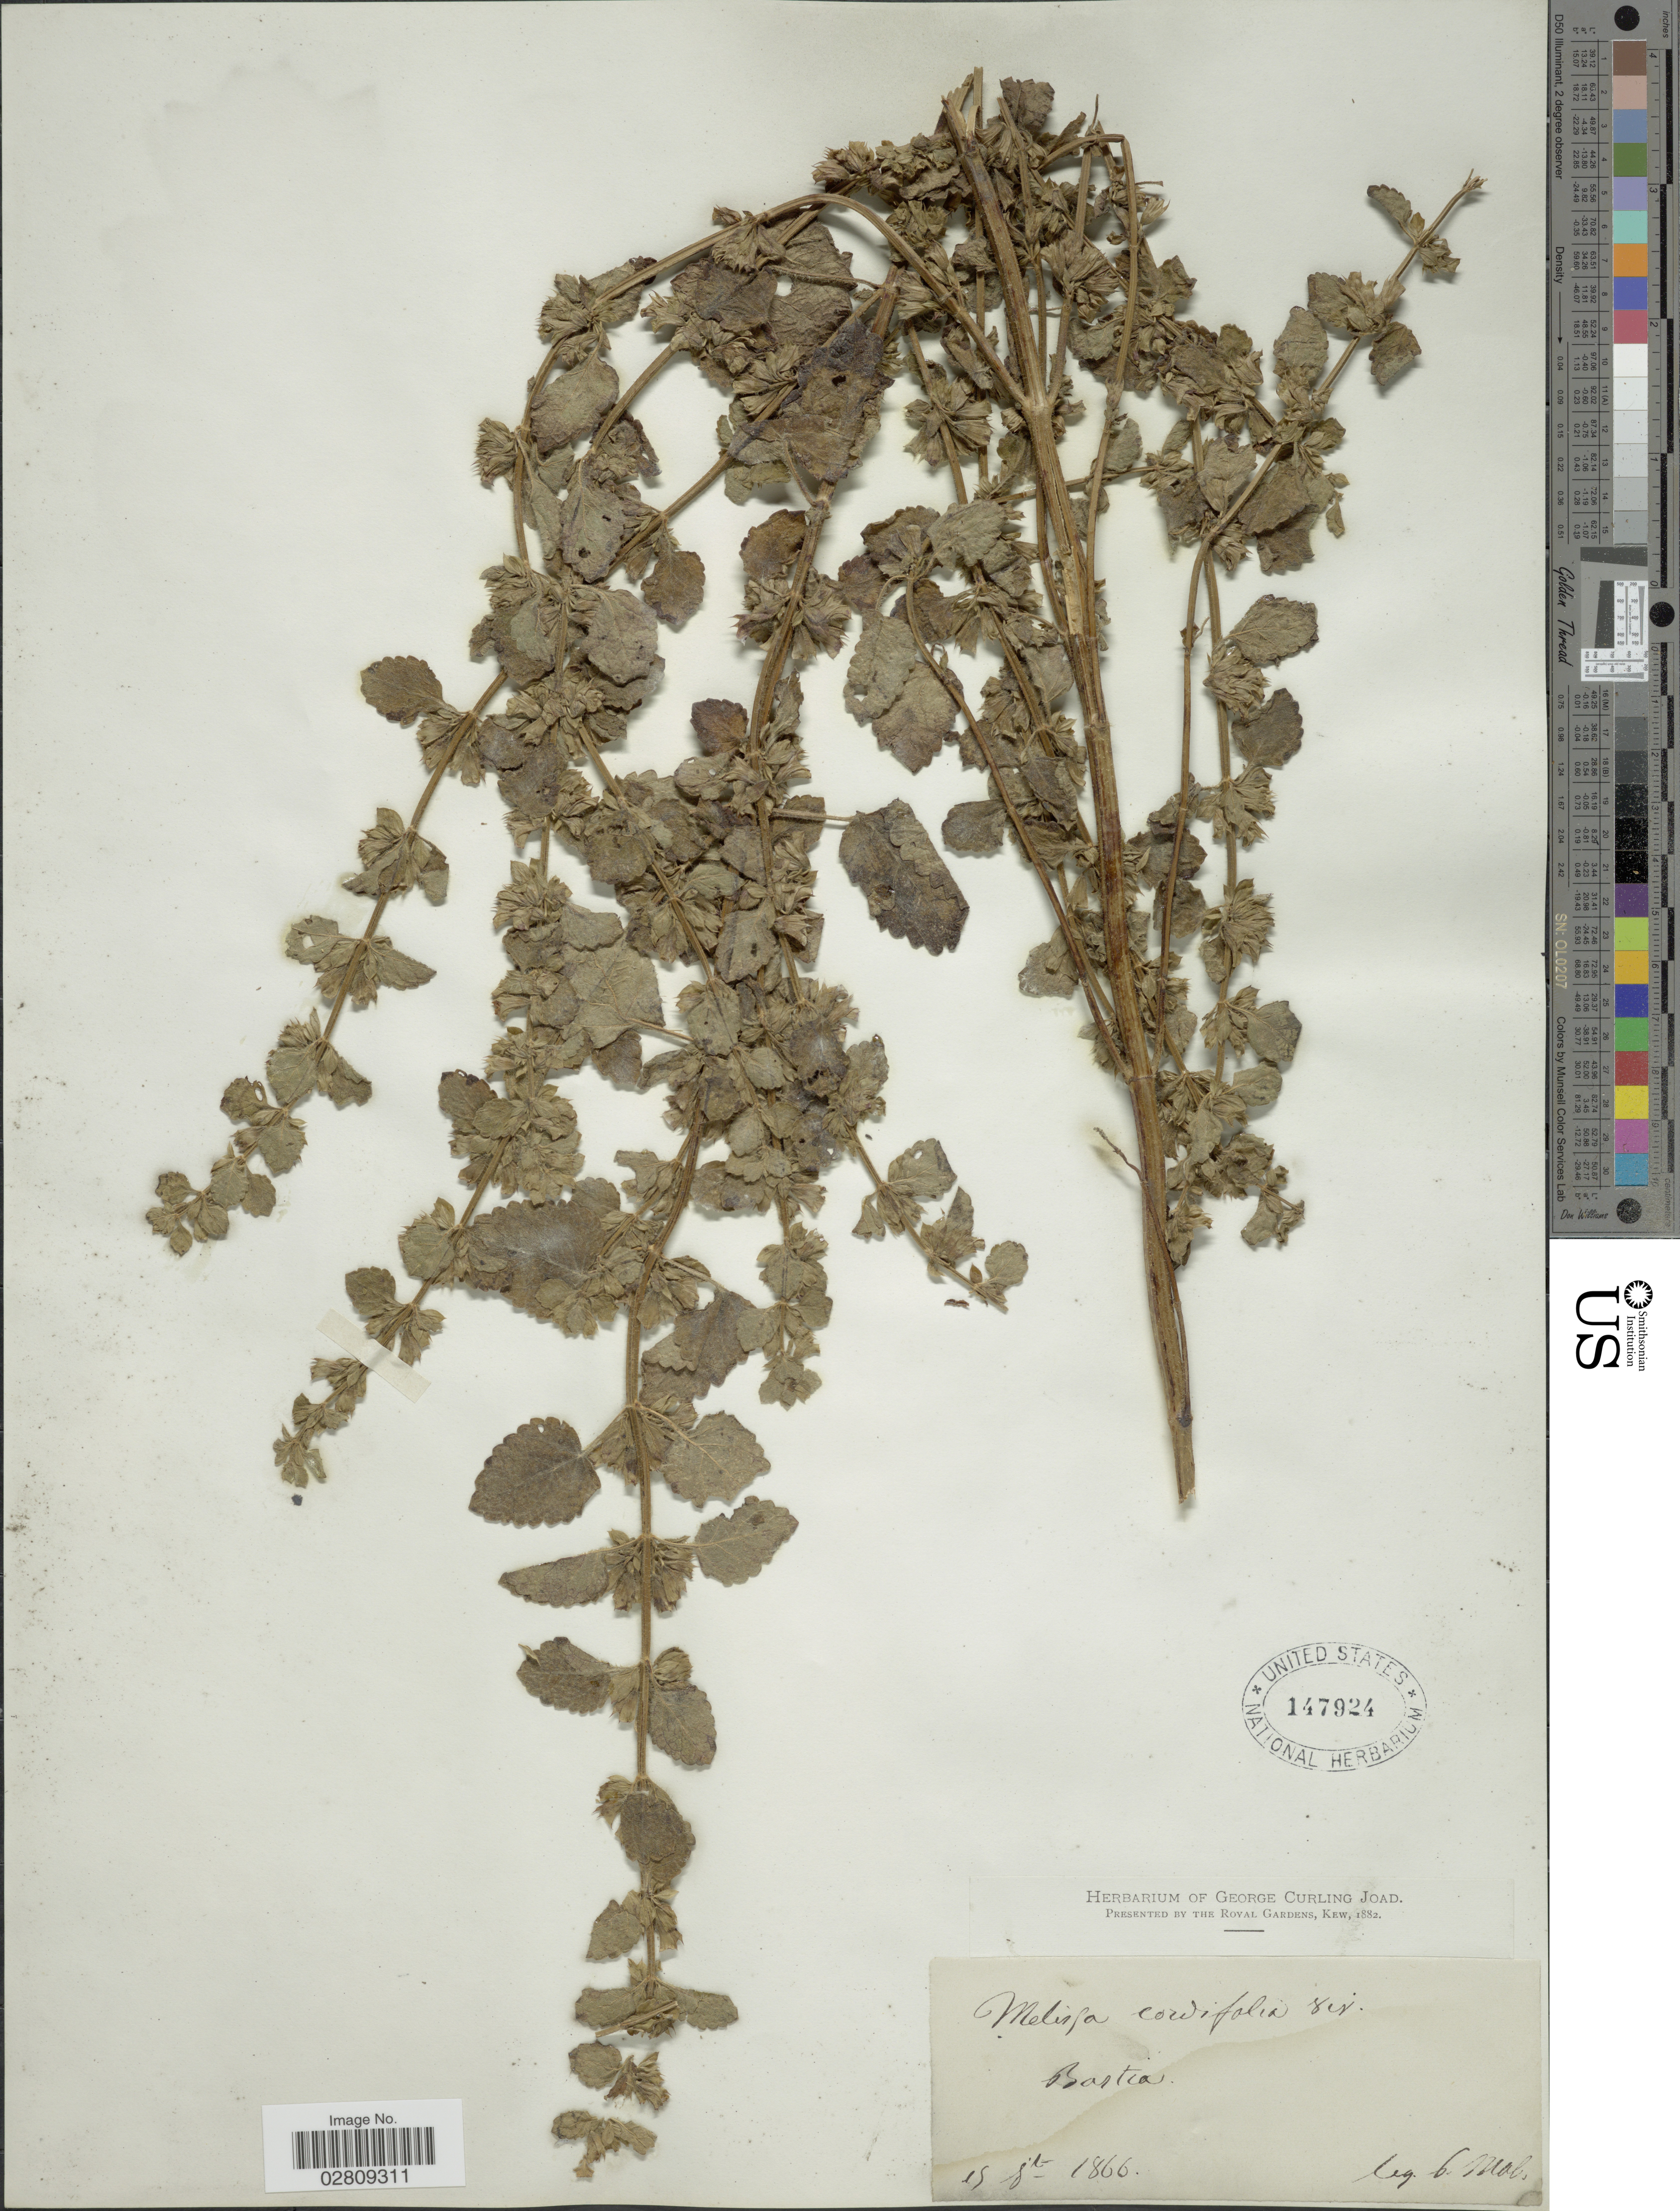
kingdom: Plantae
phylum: Tracheophyta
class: Magnoliopsida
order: Lamiales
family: Lamiaceae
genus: Melissa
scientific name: Melissa officinalis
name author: L.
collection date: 1866-08-15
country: France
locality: Bastia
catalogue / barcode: US 147924